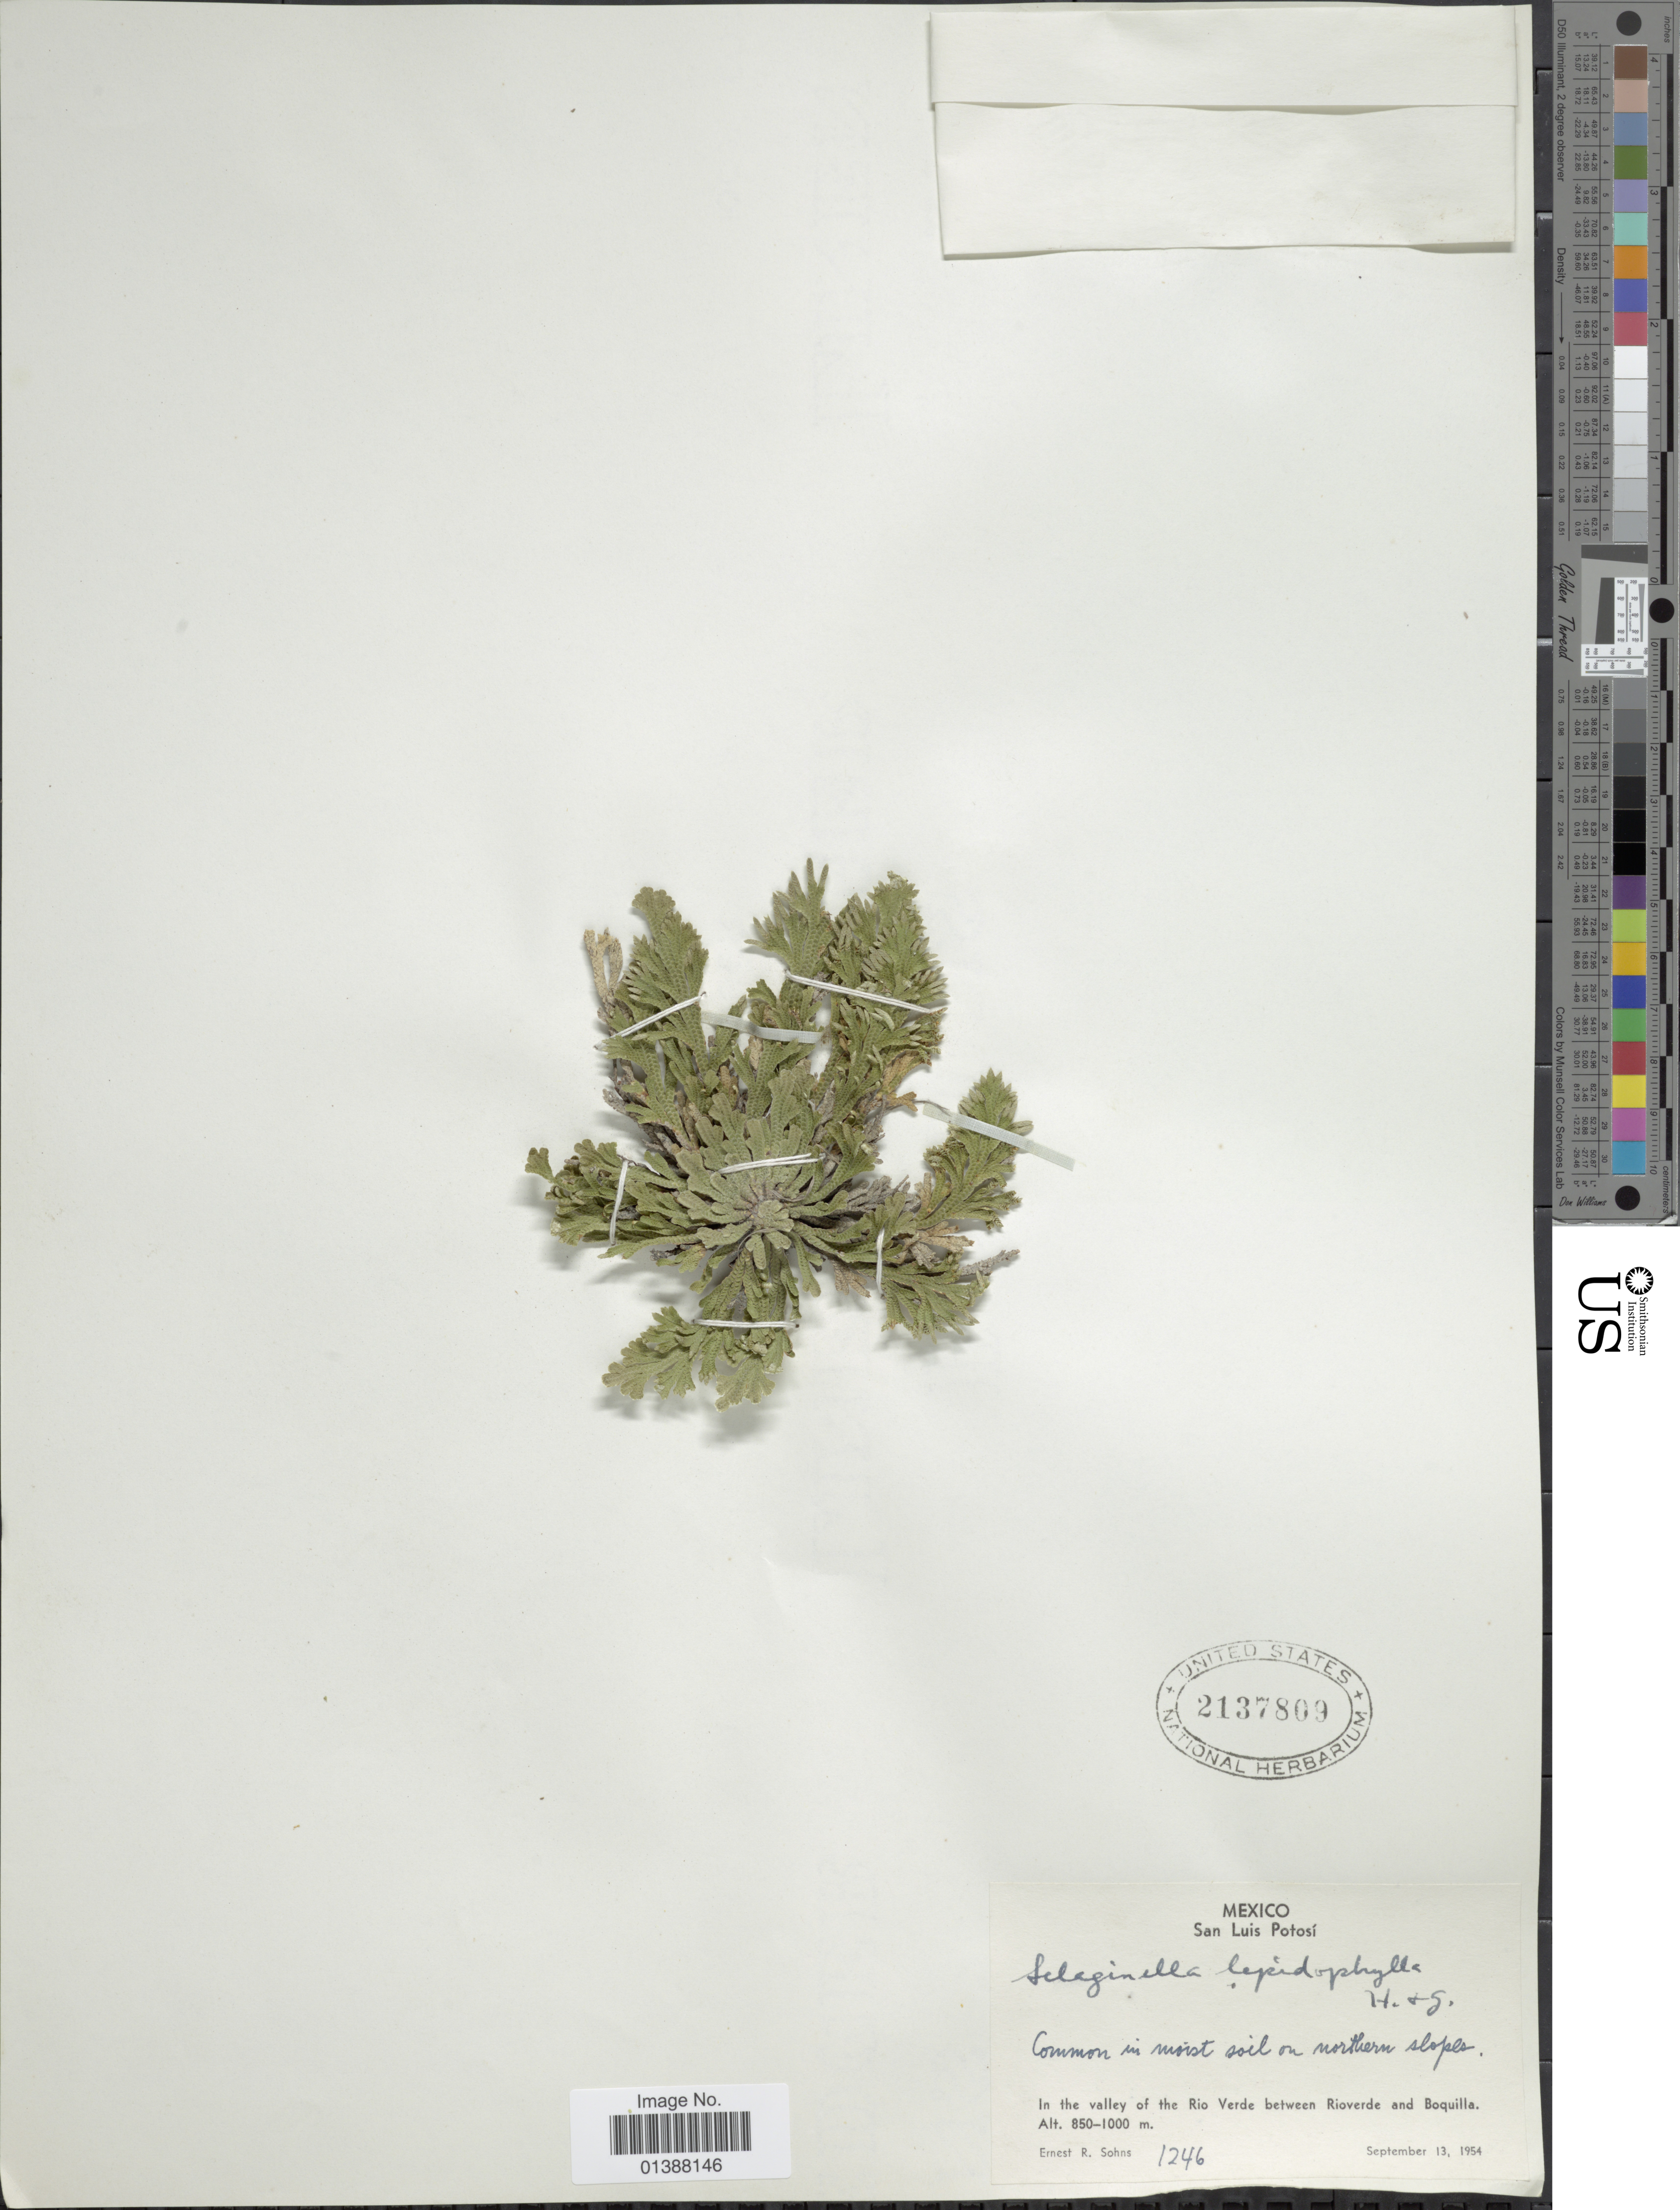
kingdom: Plantae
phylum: Tracheophyta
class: Lycopodiopsida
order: Selaginellales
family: Selaginellaceae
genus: Selaginella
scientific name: Selaginella lepidophylla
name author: (Hook. & Grev.) Spring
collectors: E. R. Sohns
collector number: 1246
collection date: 1954-09-13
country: Mexico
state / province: San Luis Potosí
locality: In the valley of the Rio Verde between Rioverde and Boquilla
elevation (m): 850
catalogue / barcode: US 2137809